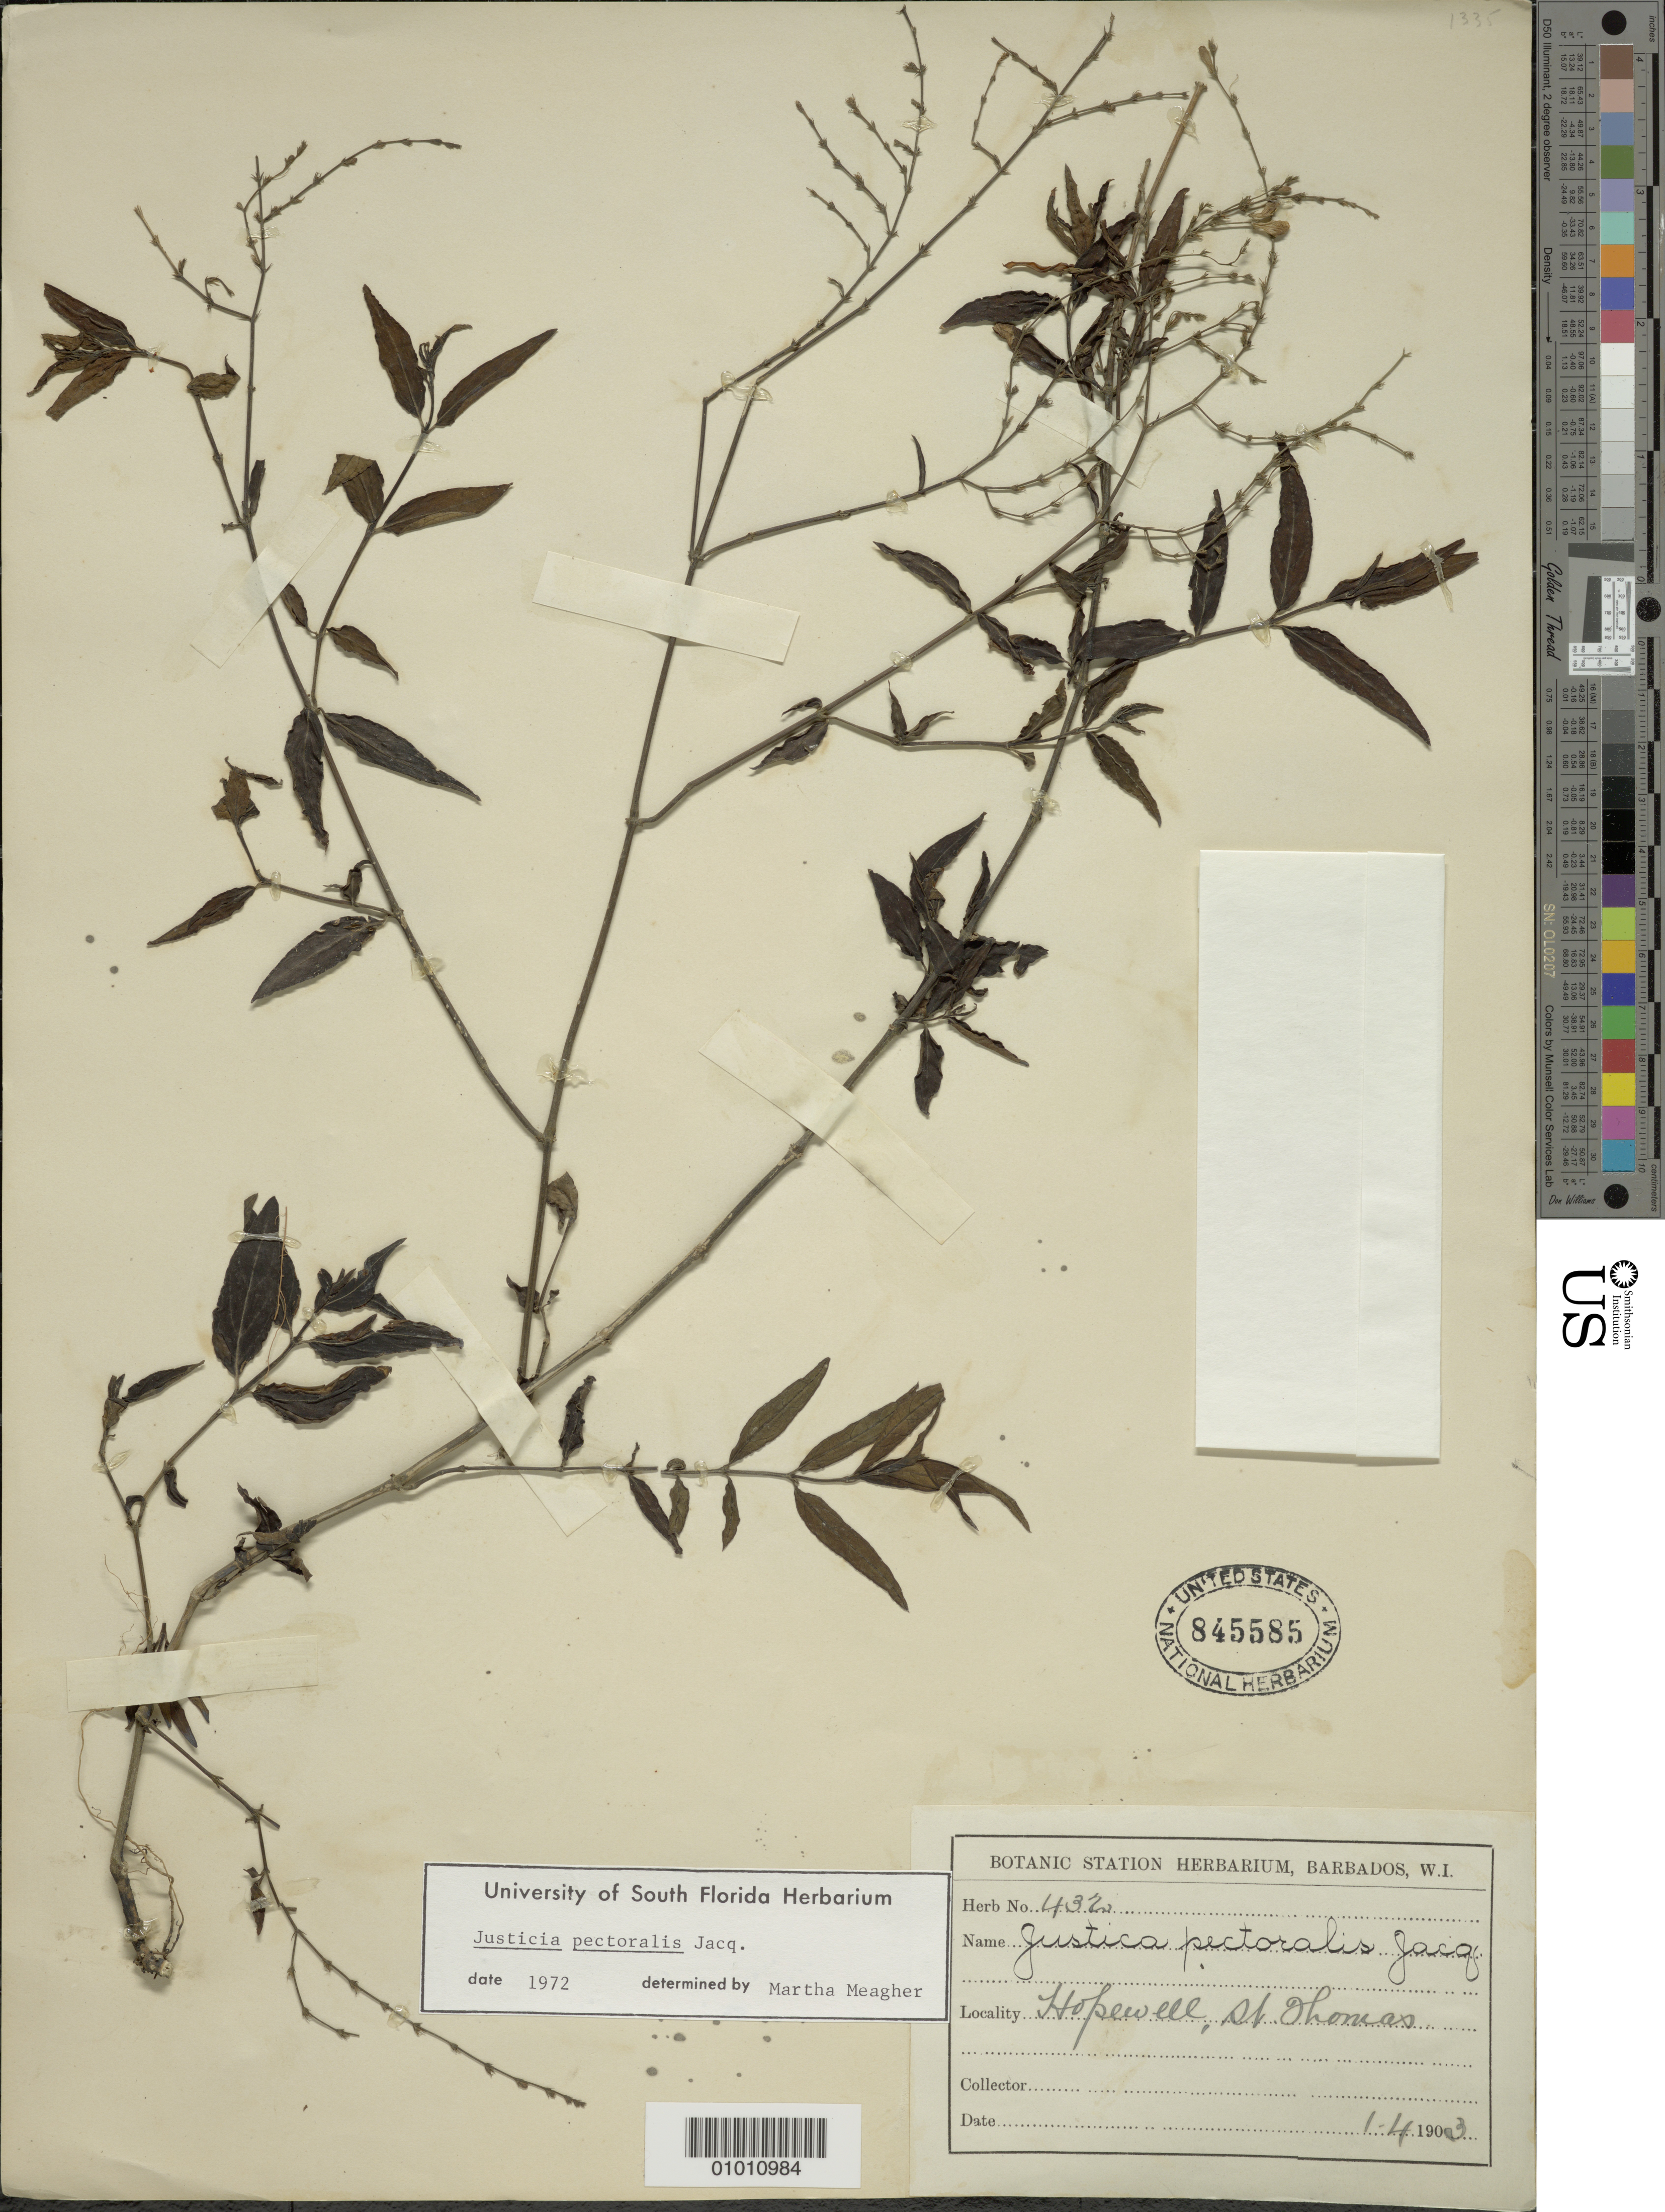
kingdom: Plantae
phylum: Tracheophyta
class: Magnoliopsida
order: Lamiales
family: Acanthaceae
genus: Justicia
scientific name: Justicia pectoralis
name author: Jacq.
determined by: Meagher, M.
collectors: ex herb. Bot. Sta. Barbados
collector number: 432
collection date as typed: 01 Apr 1903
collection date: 1903-04-01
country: Barbados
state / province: Saint Thomas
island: Barbados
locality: Hopewell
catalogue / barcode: US 845585